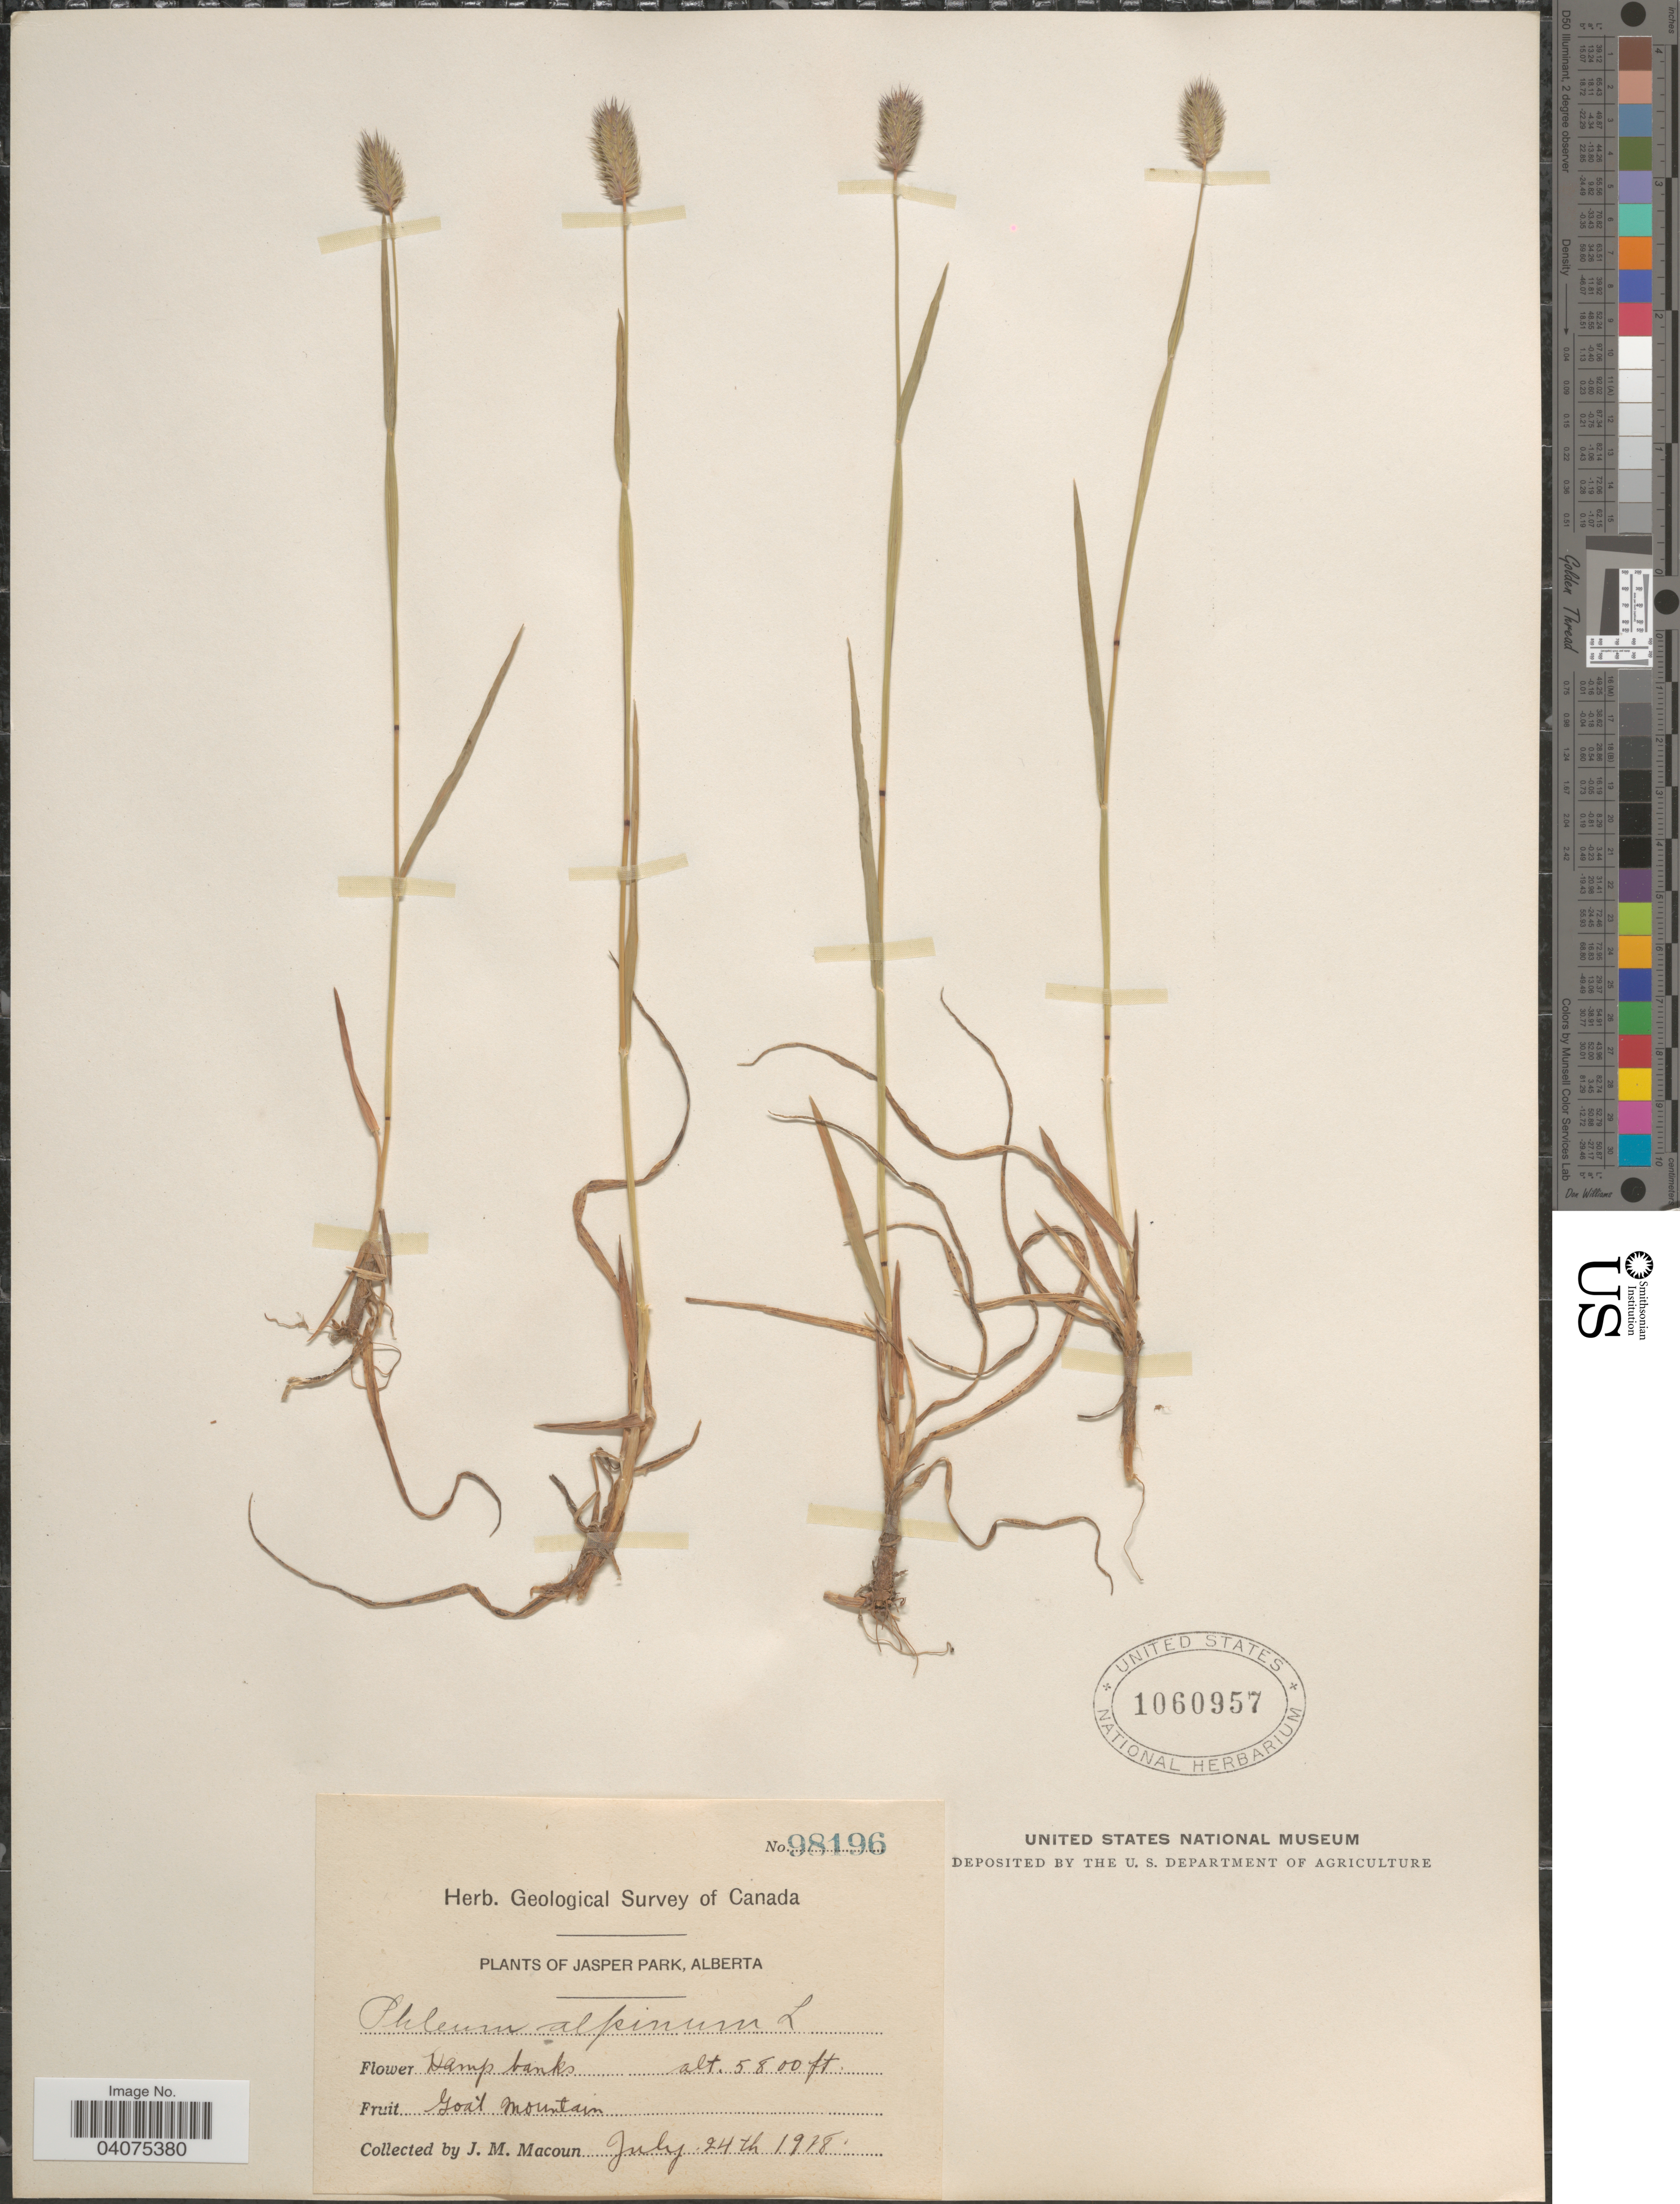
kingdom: Plantae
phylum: Tracheophyta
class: Liliopsida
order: Poales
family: Poaceae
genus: Phleum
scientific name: Phleum alpinum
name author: L.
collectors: J. M. Macoun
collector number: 98196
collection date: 1978-07-24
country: Canada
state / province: Alberta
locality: Herb. Geological Survey of Canada. Jasper Park. Goat Mountain.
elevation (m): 1768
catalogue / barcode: US 1060957